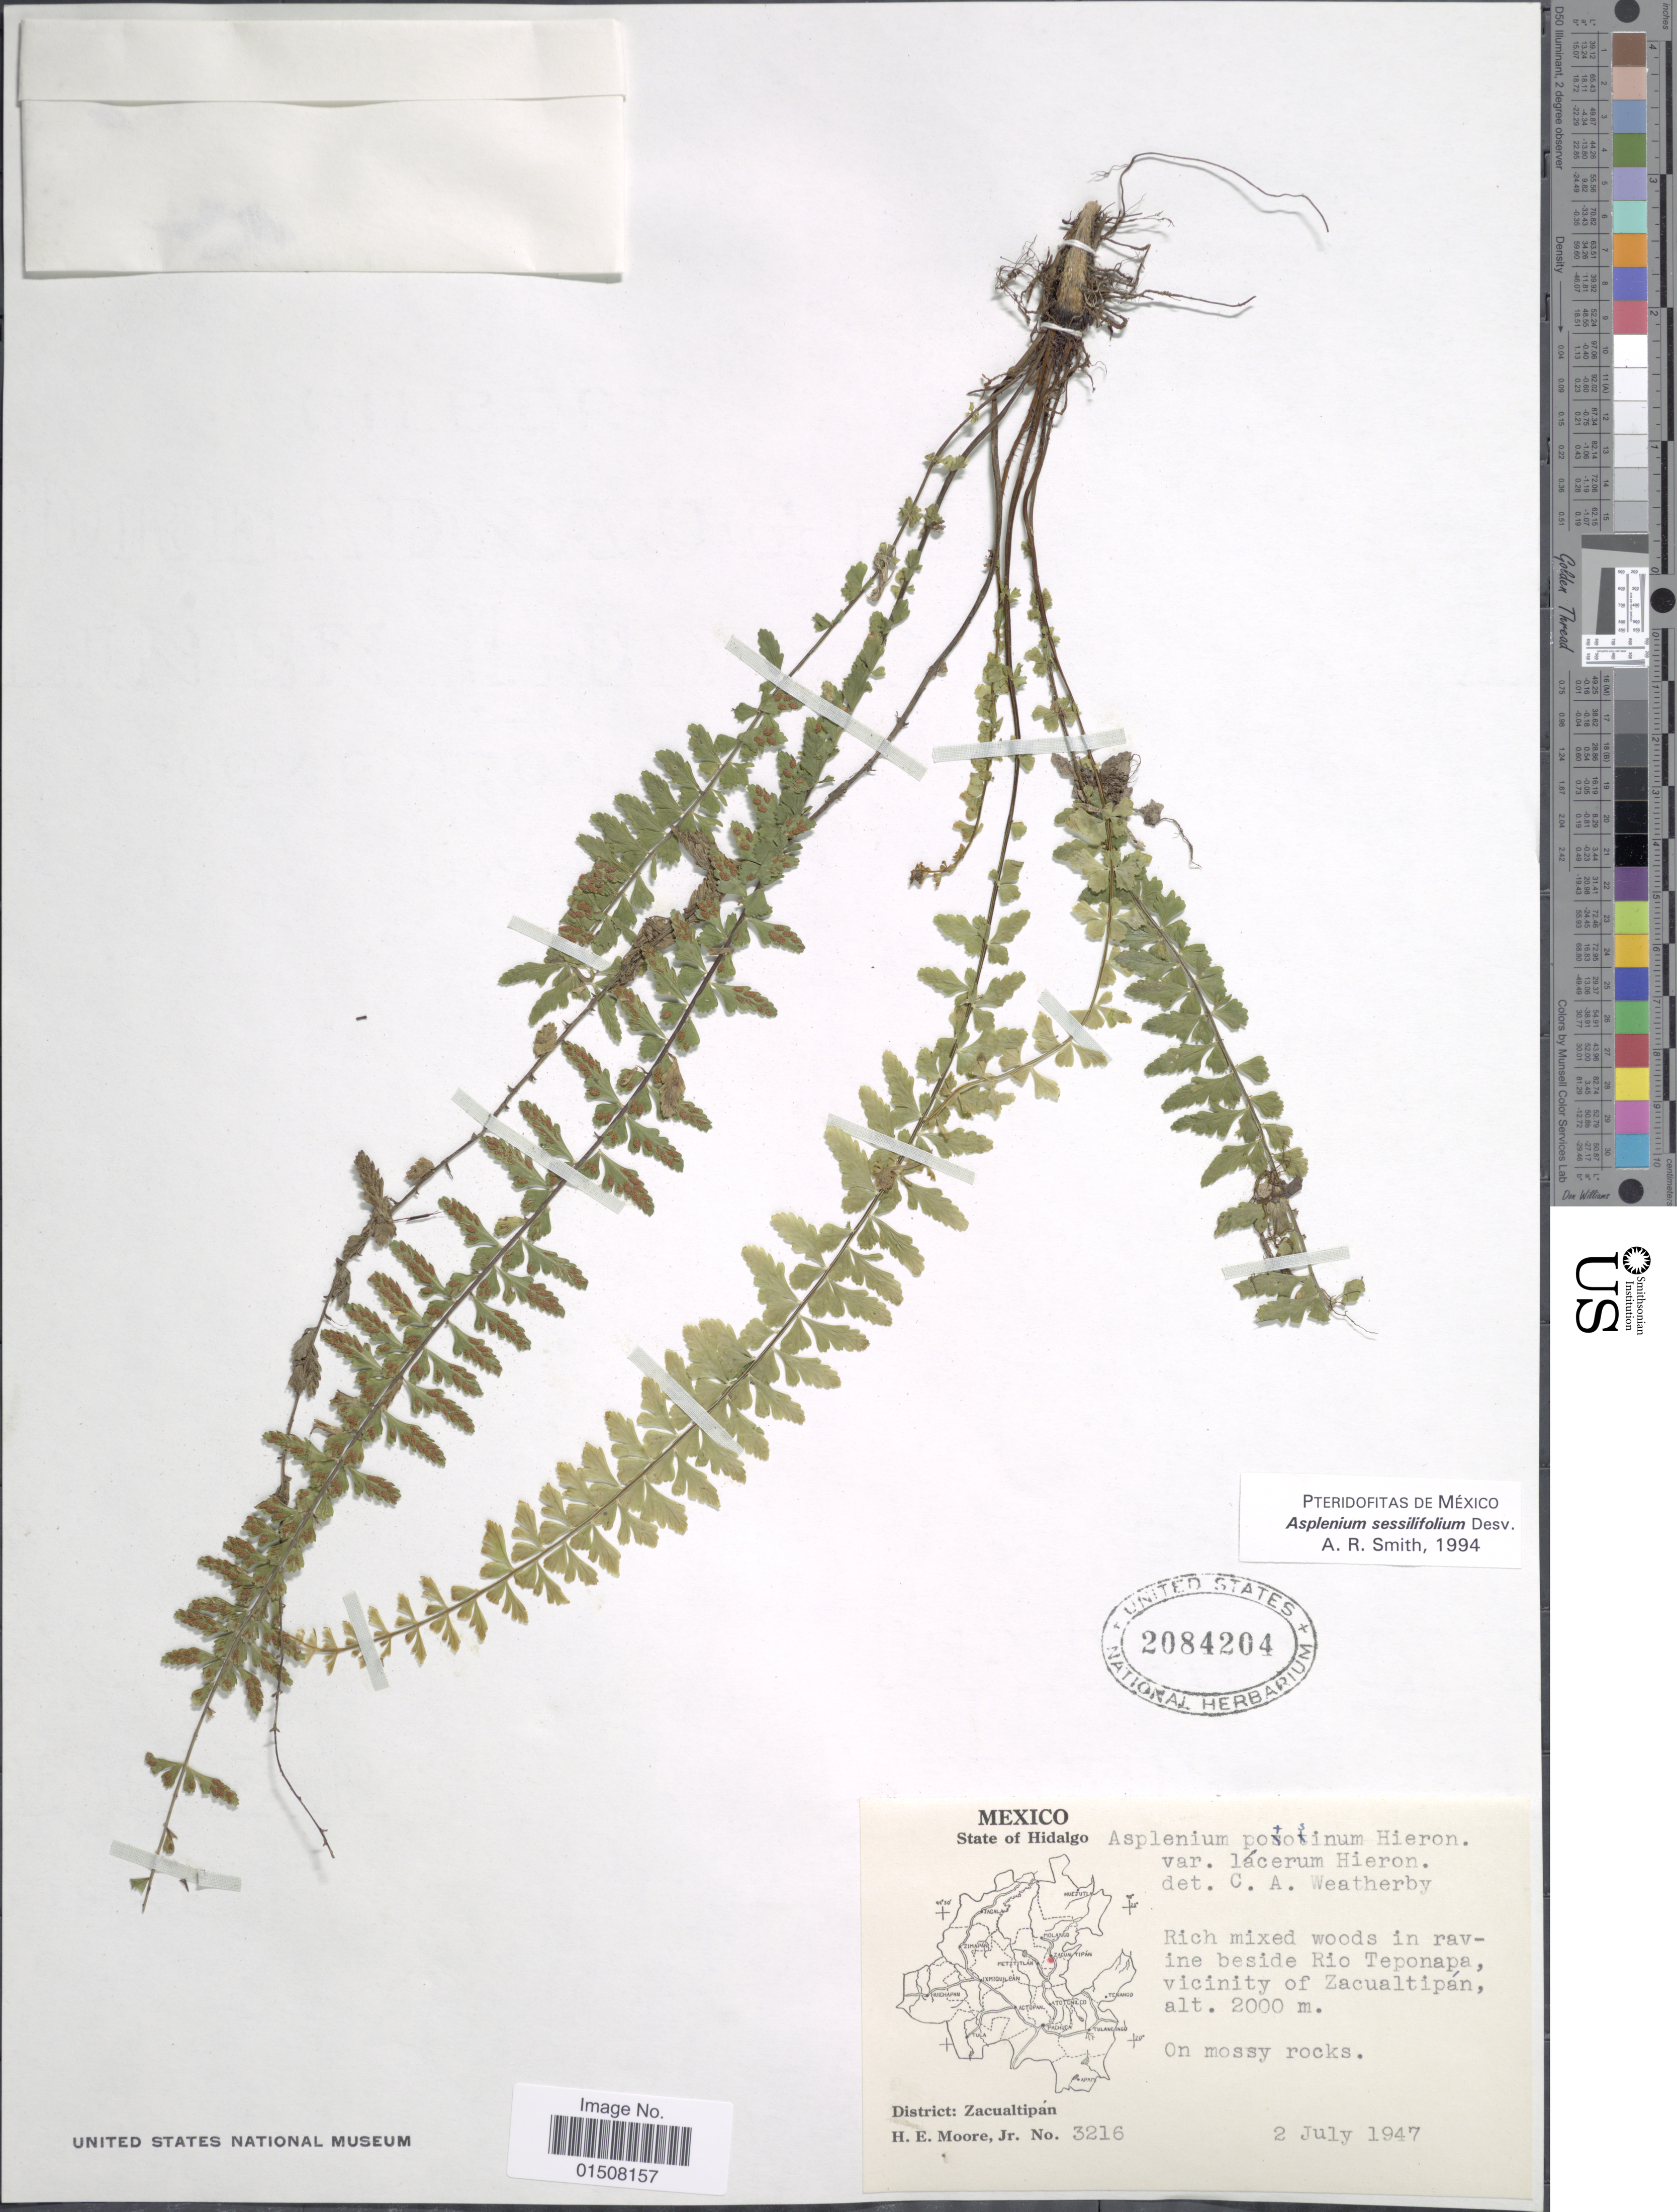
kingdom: Plantae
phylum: Tracheophyta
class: Polypodiopsida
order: Polypodiales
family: Aspleniaceae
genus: Asplenium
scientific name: Asplenium sessilifolium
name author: Desv.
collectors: H. Moore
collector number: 3216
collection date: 1947-07-02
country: Mexico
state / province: Hidalgo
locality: Rich mixed woods in ravine beside Rio Teponapa, vicinity of Zacaultipan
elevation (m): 2000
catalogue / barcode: US 2084204